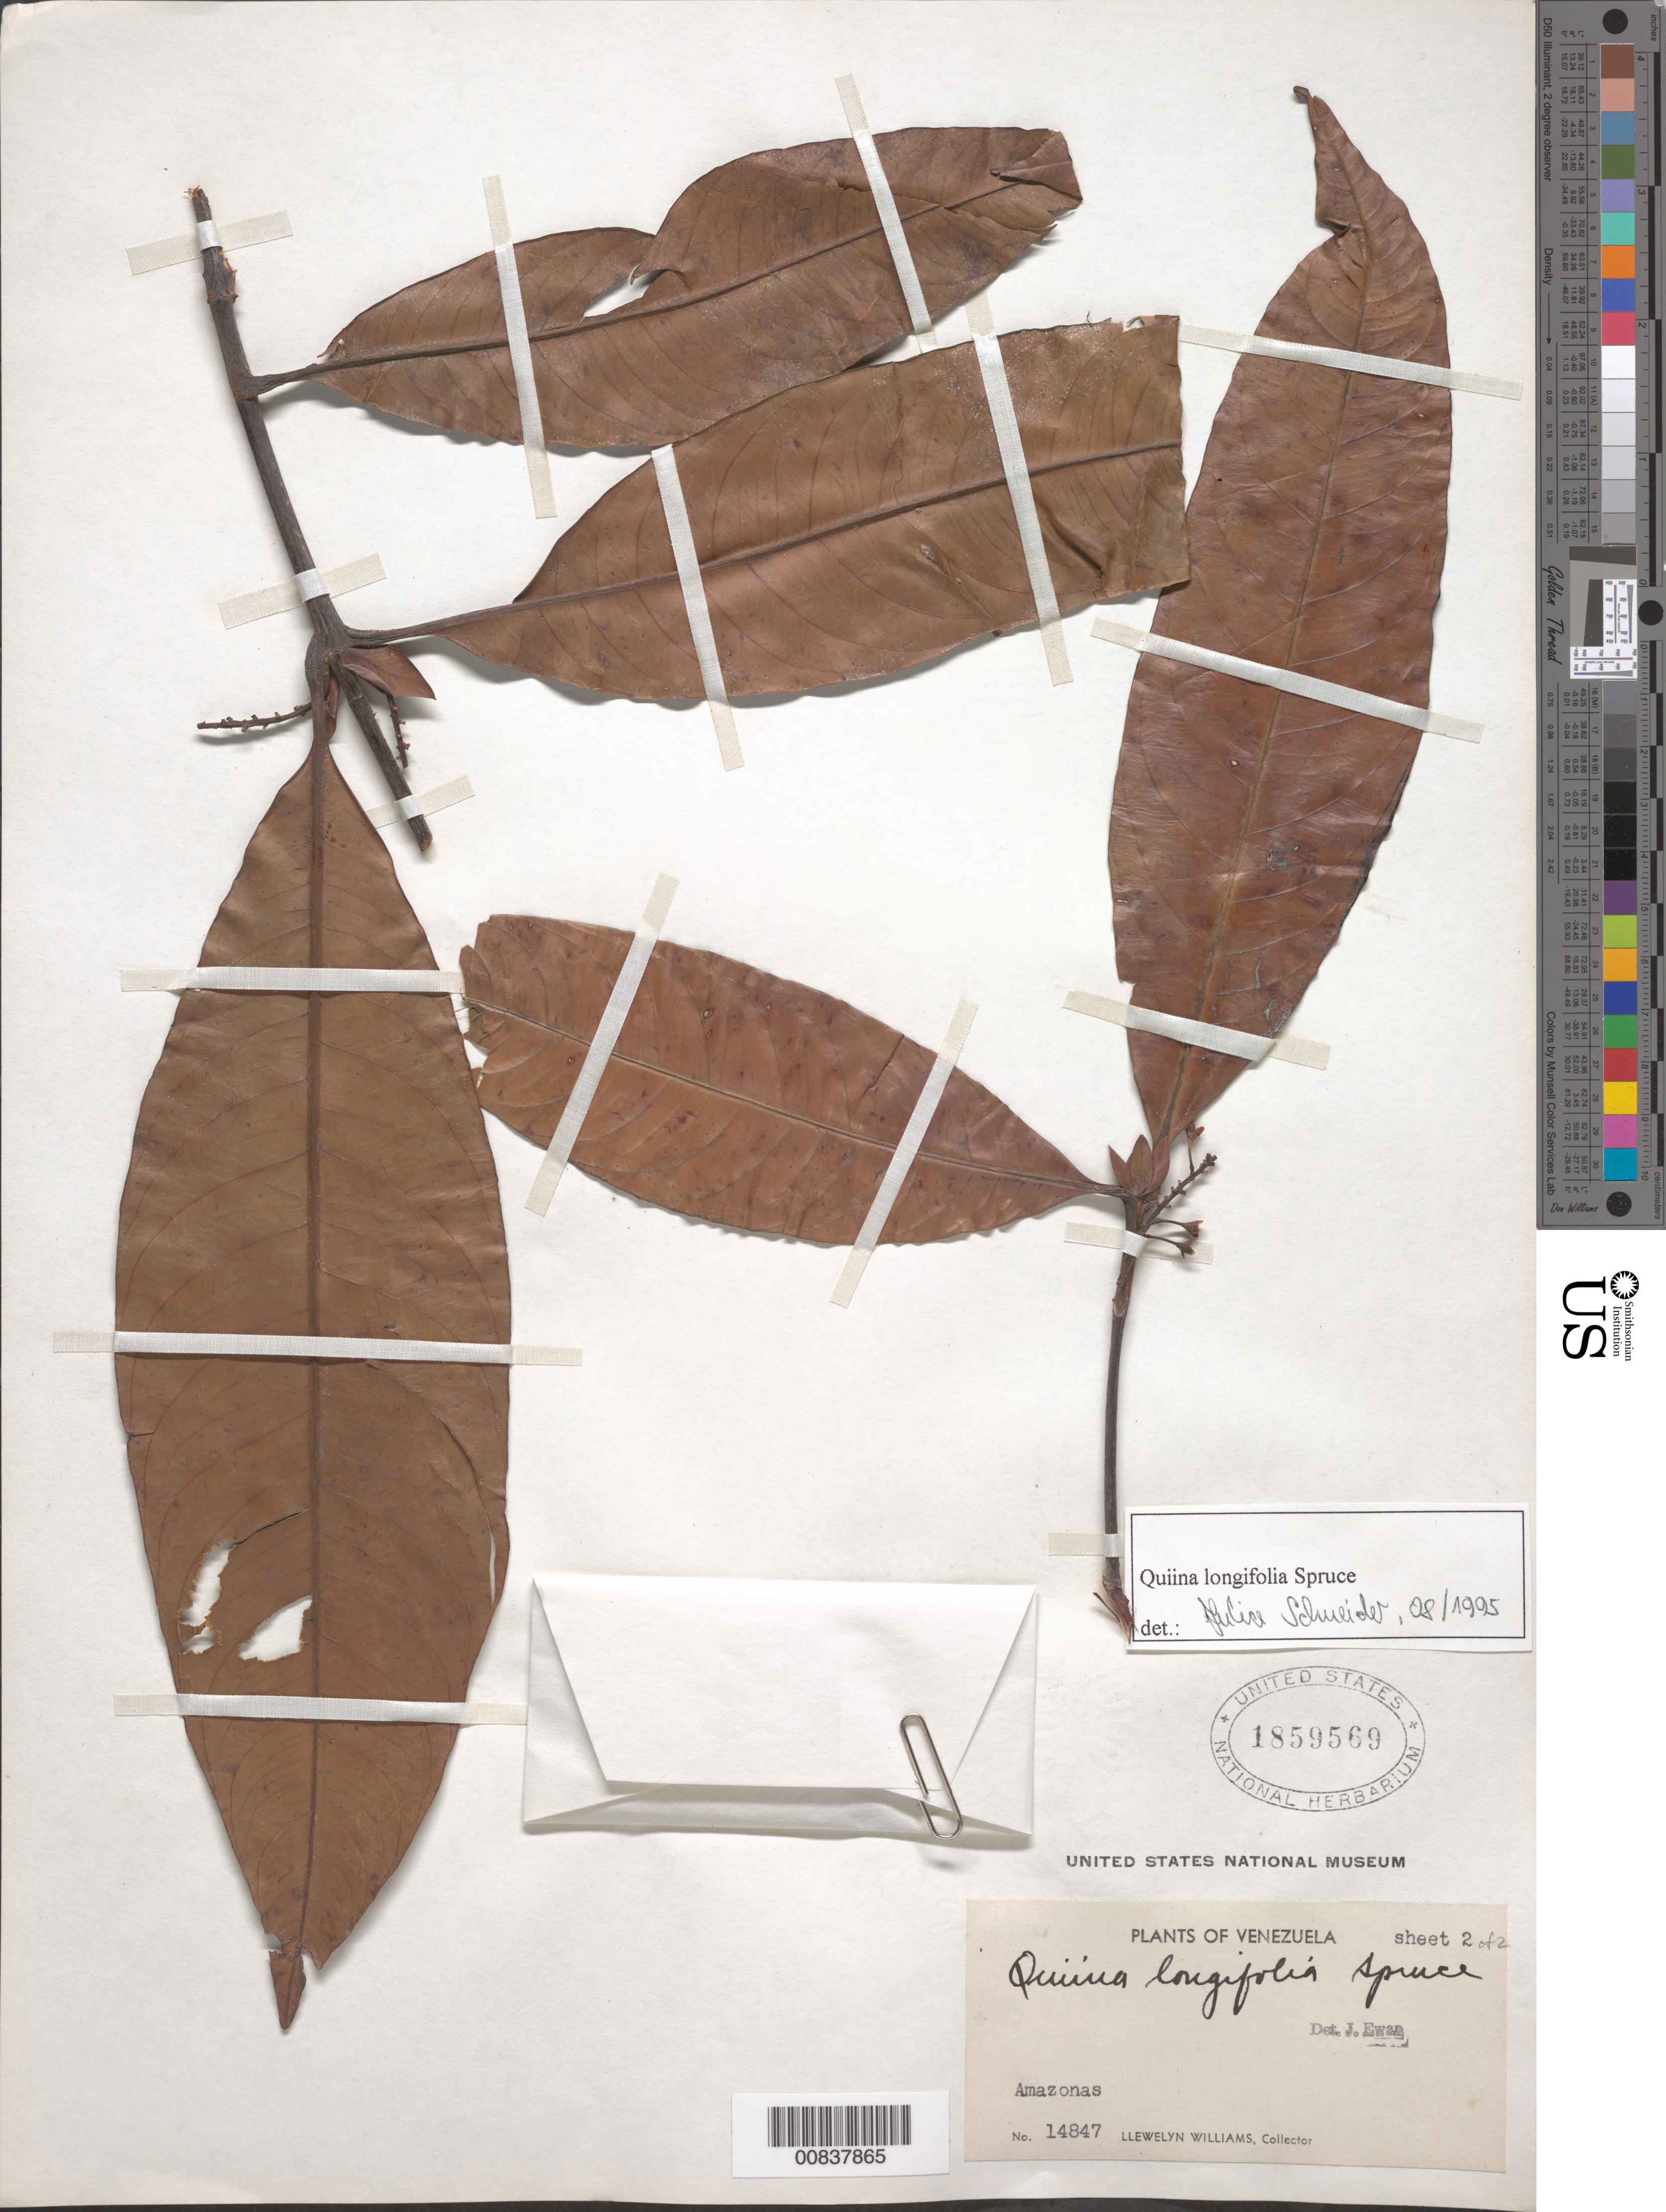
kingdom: Plantae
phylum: Tracheophyta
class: Magnoliopsida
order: Malpighiales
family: Quiinaceae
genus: Quiina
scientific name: Quiina longifolia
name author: Spruce ex Planch. & Triana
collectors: Ll. Williams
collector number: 14847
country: Venezuela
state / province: Amazonas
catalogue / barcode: US 1859569